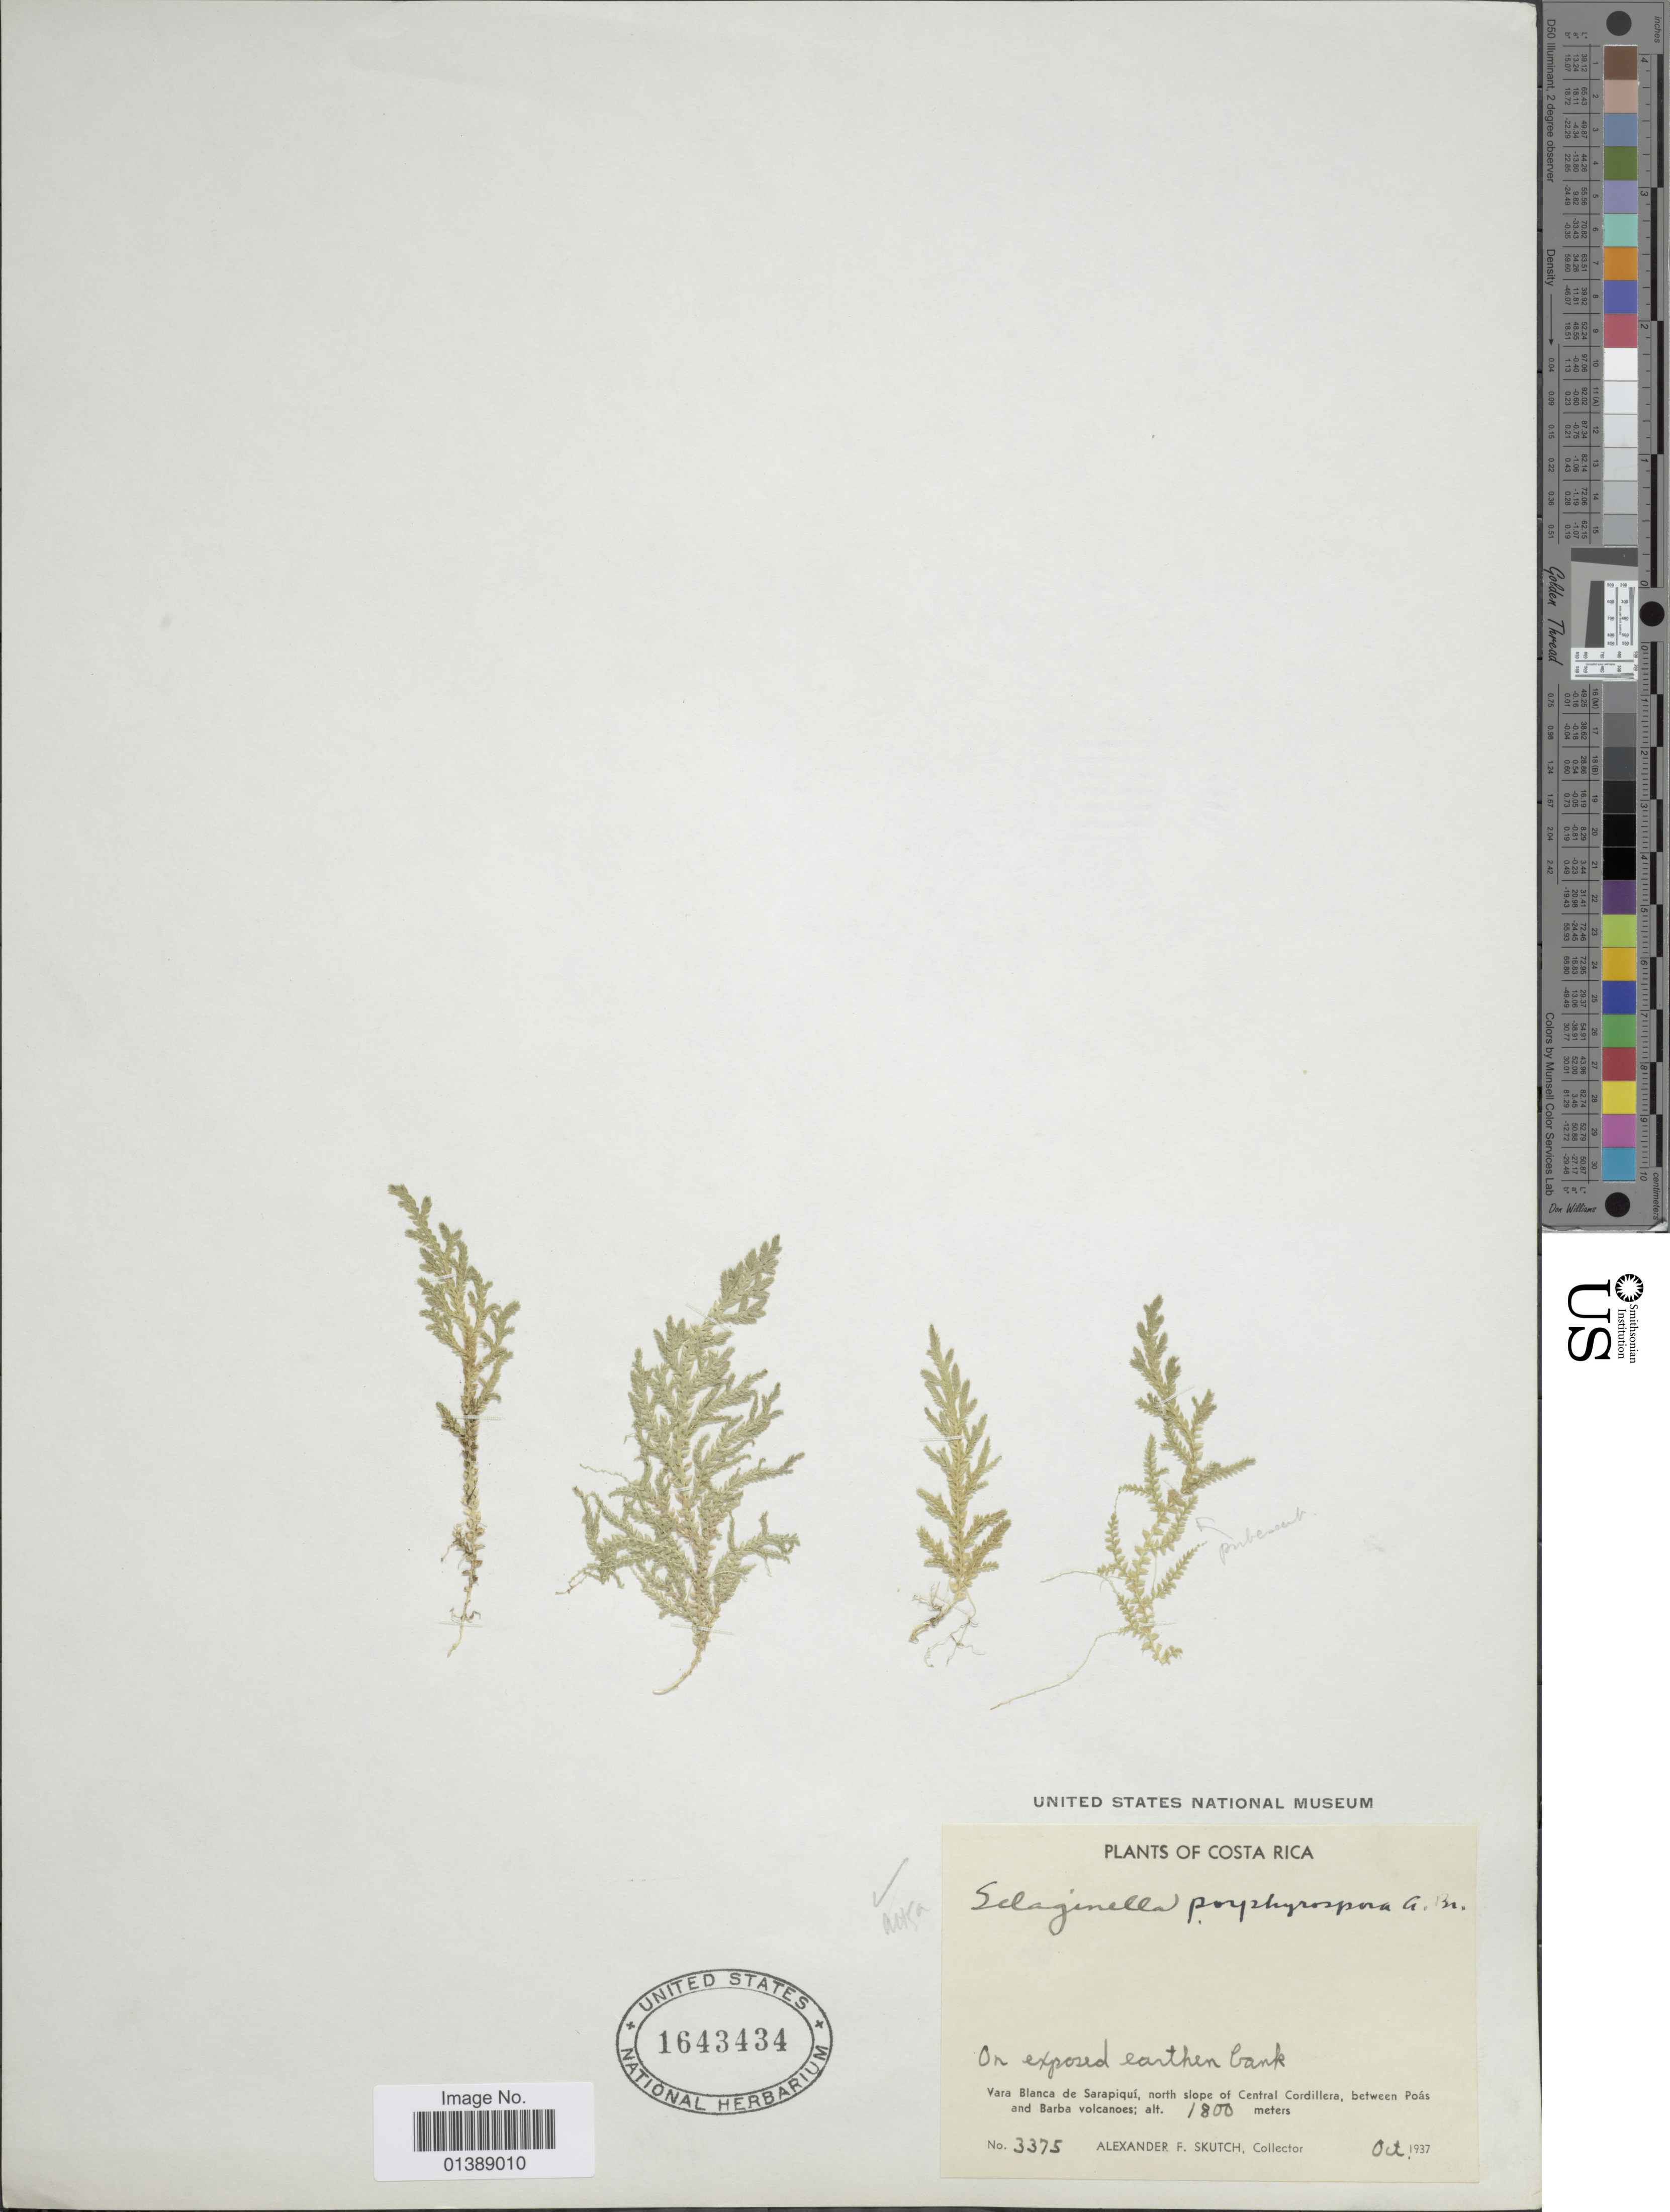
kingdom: Plantae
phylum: Tracheophyta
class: Lycopodiopsida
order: Selaginellales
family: Selaginellaceae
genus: Selaginella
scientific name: Selaginella porphyrospora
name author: A. Braun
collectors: A. F. Skutch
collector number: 3375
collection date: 1937-10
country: Costa Rica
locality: Vara Blanca de Sarapiquí, North slope of Central Cordillera, between Poás and Barba volcanoes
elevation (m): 1800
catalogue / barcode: US 1643434